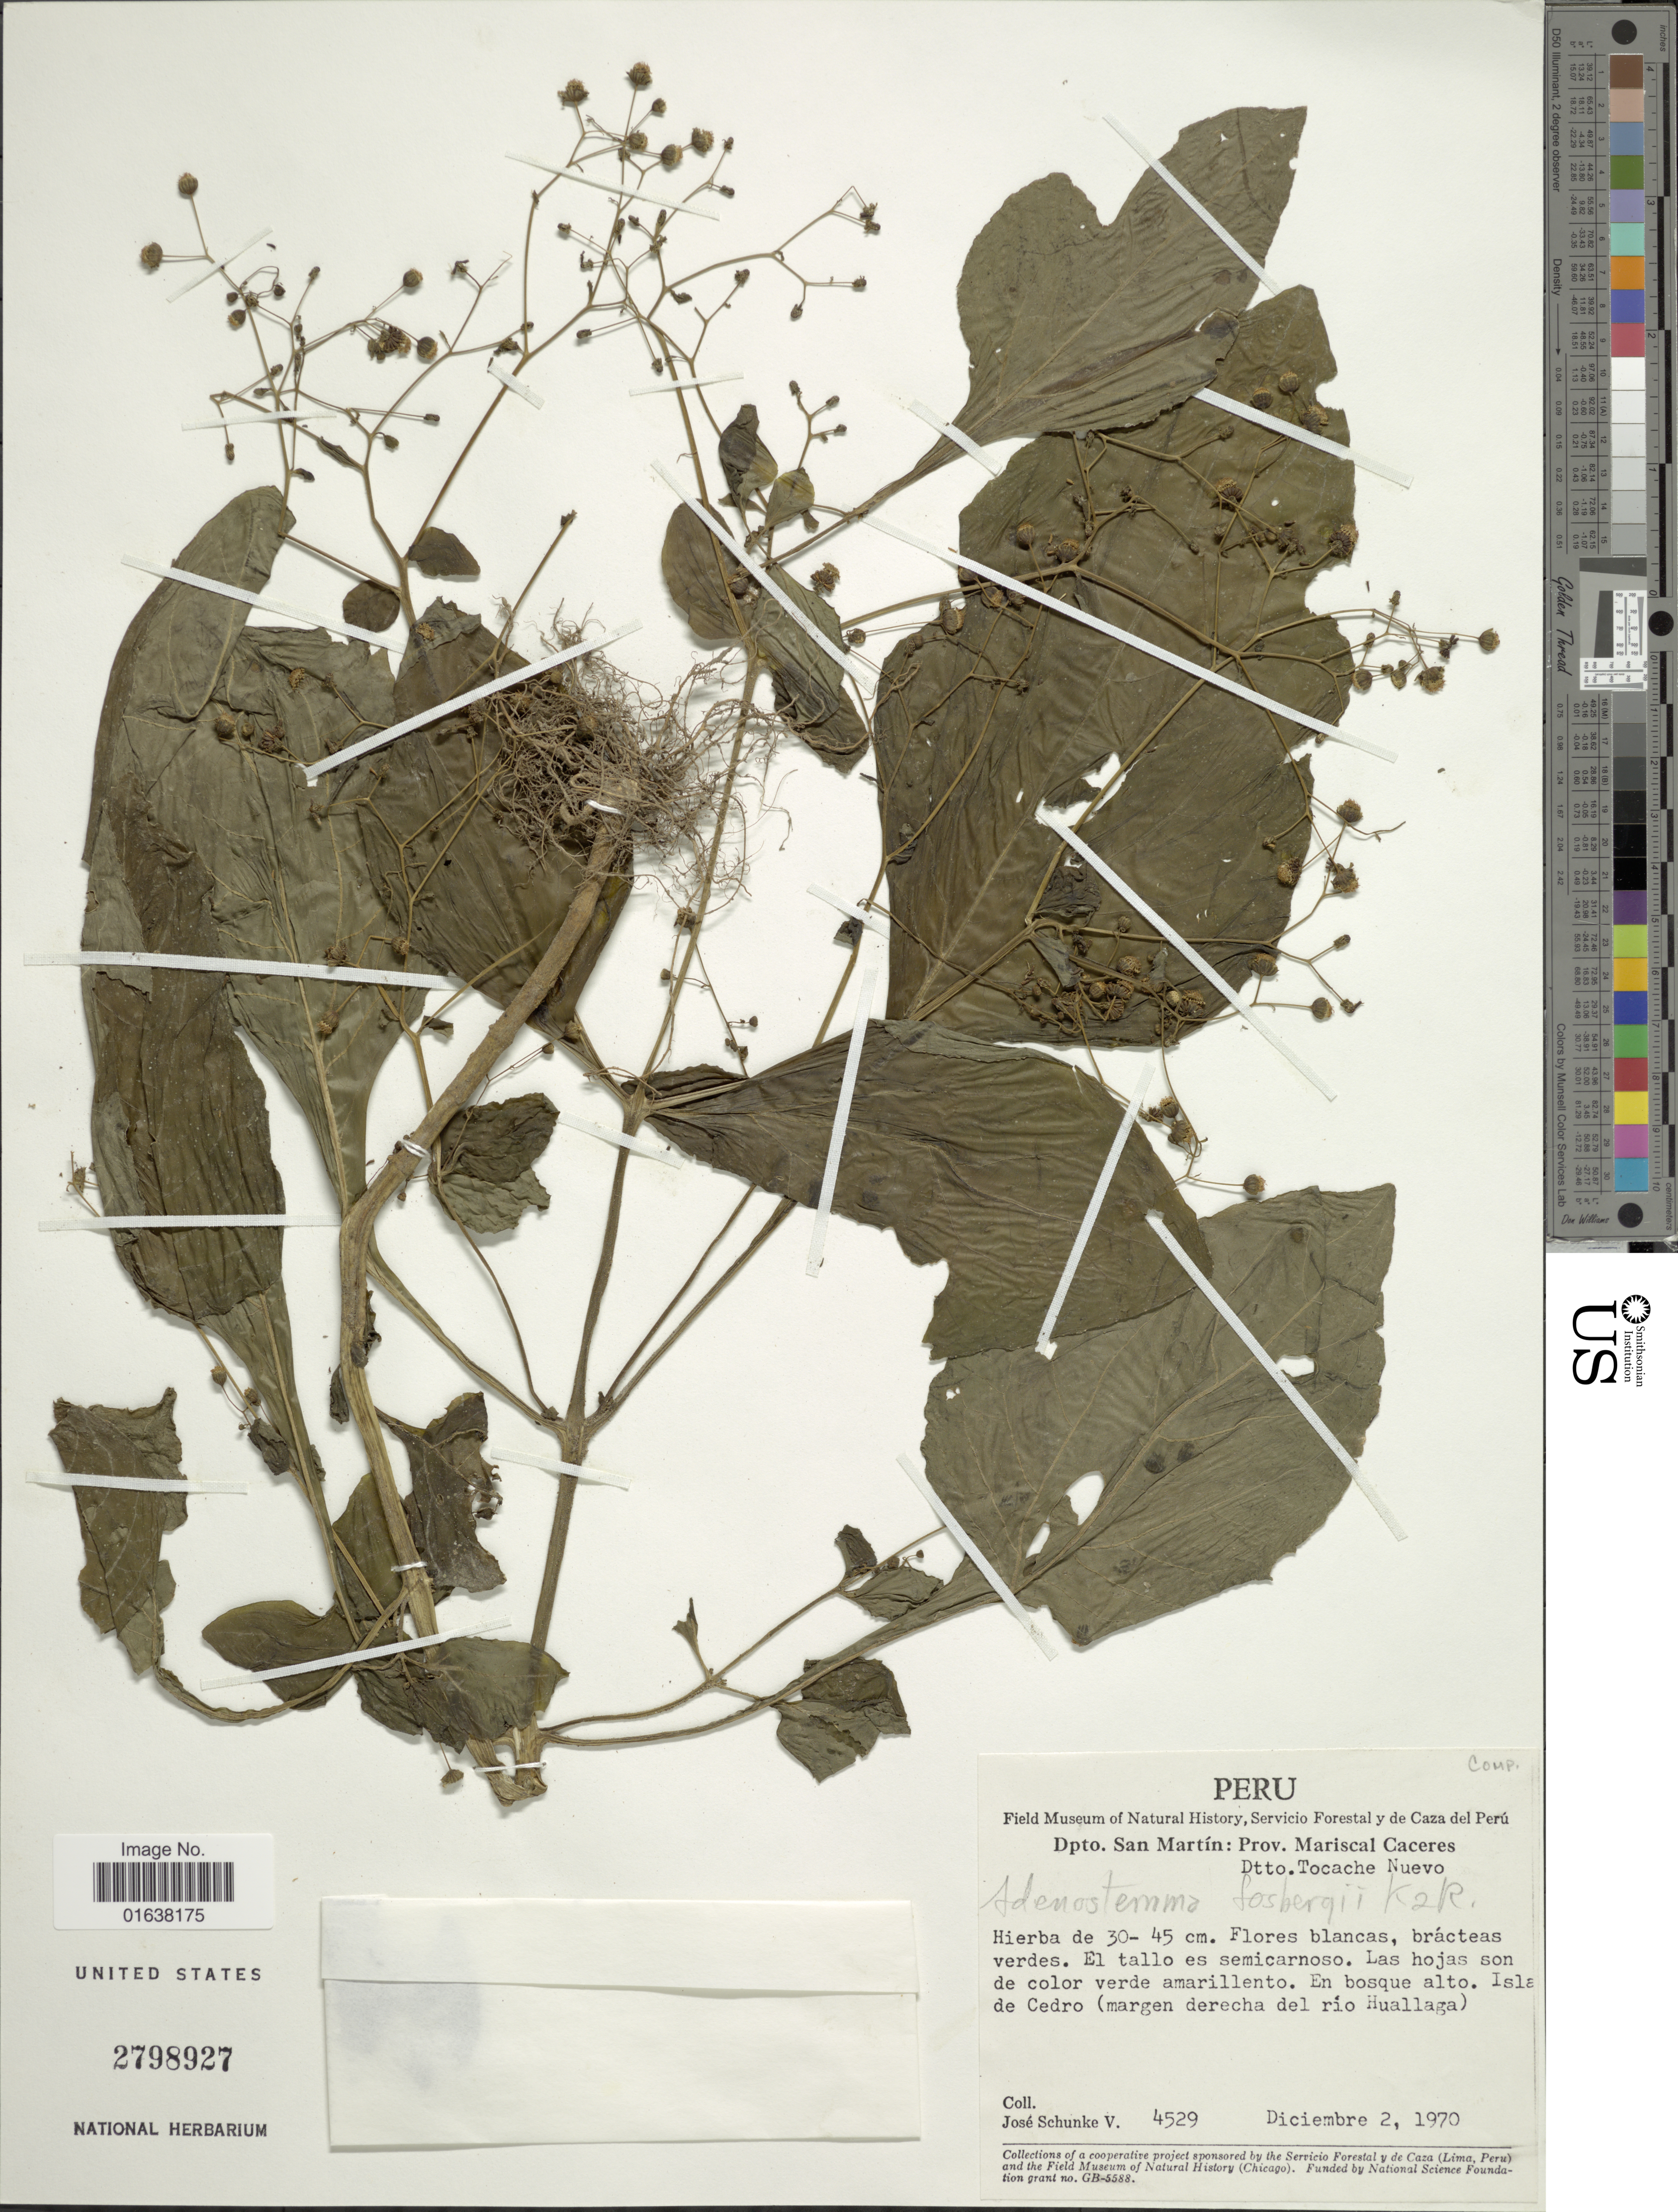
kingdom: Plantae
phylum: Tracheophyta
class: Magnoliopsida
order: Asterales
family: Asteraceae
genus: Adenostemma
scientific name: Adenostemma fosbergii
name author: R.M. King & H. Rob.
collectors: J. M. Schunke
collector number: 4529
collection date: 1970-12-02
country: Peru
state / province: San Martín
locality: Prov. Mariscal Caceres. Dtto. Tocache Nuevo. En bosque alto. Isla de Cedro (margem derecha del rio Huallaga)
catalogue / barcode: US 2798927